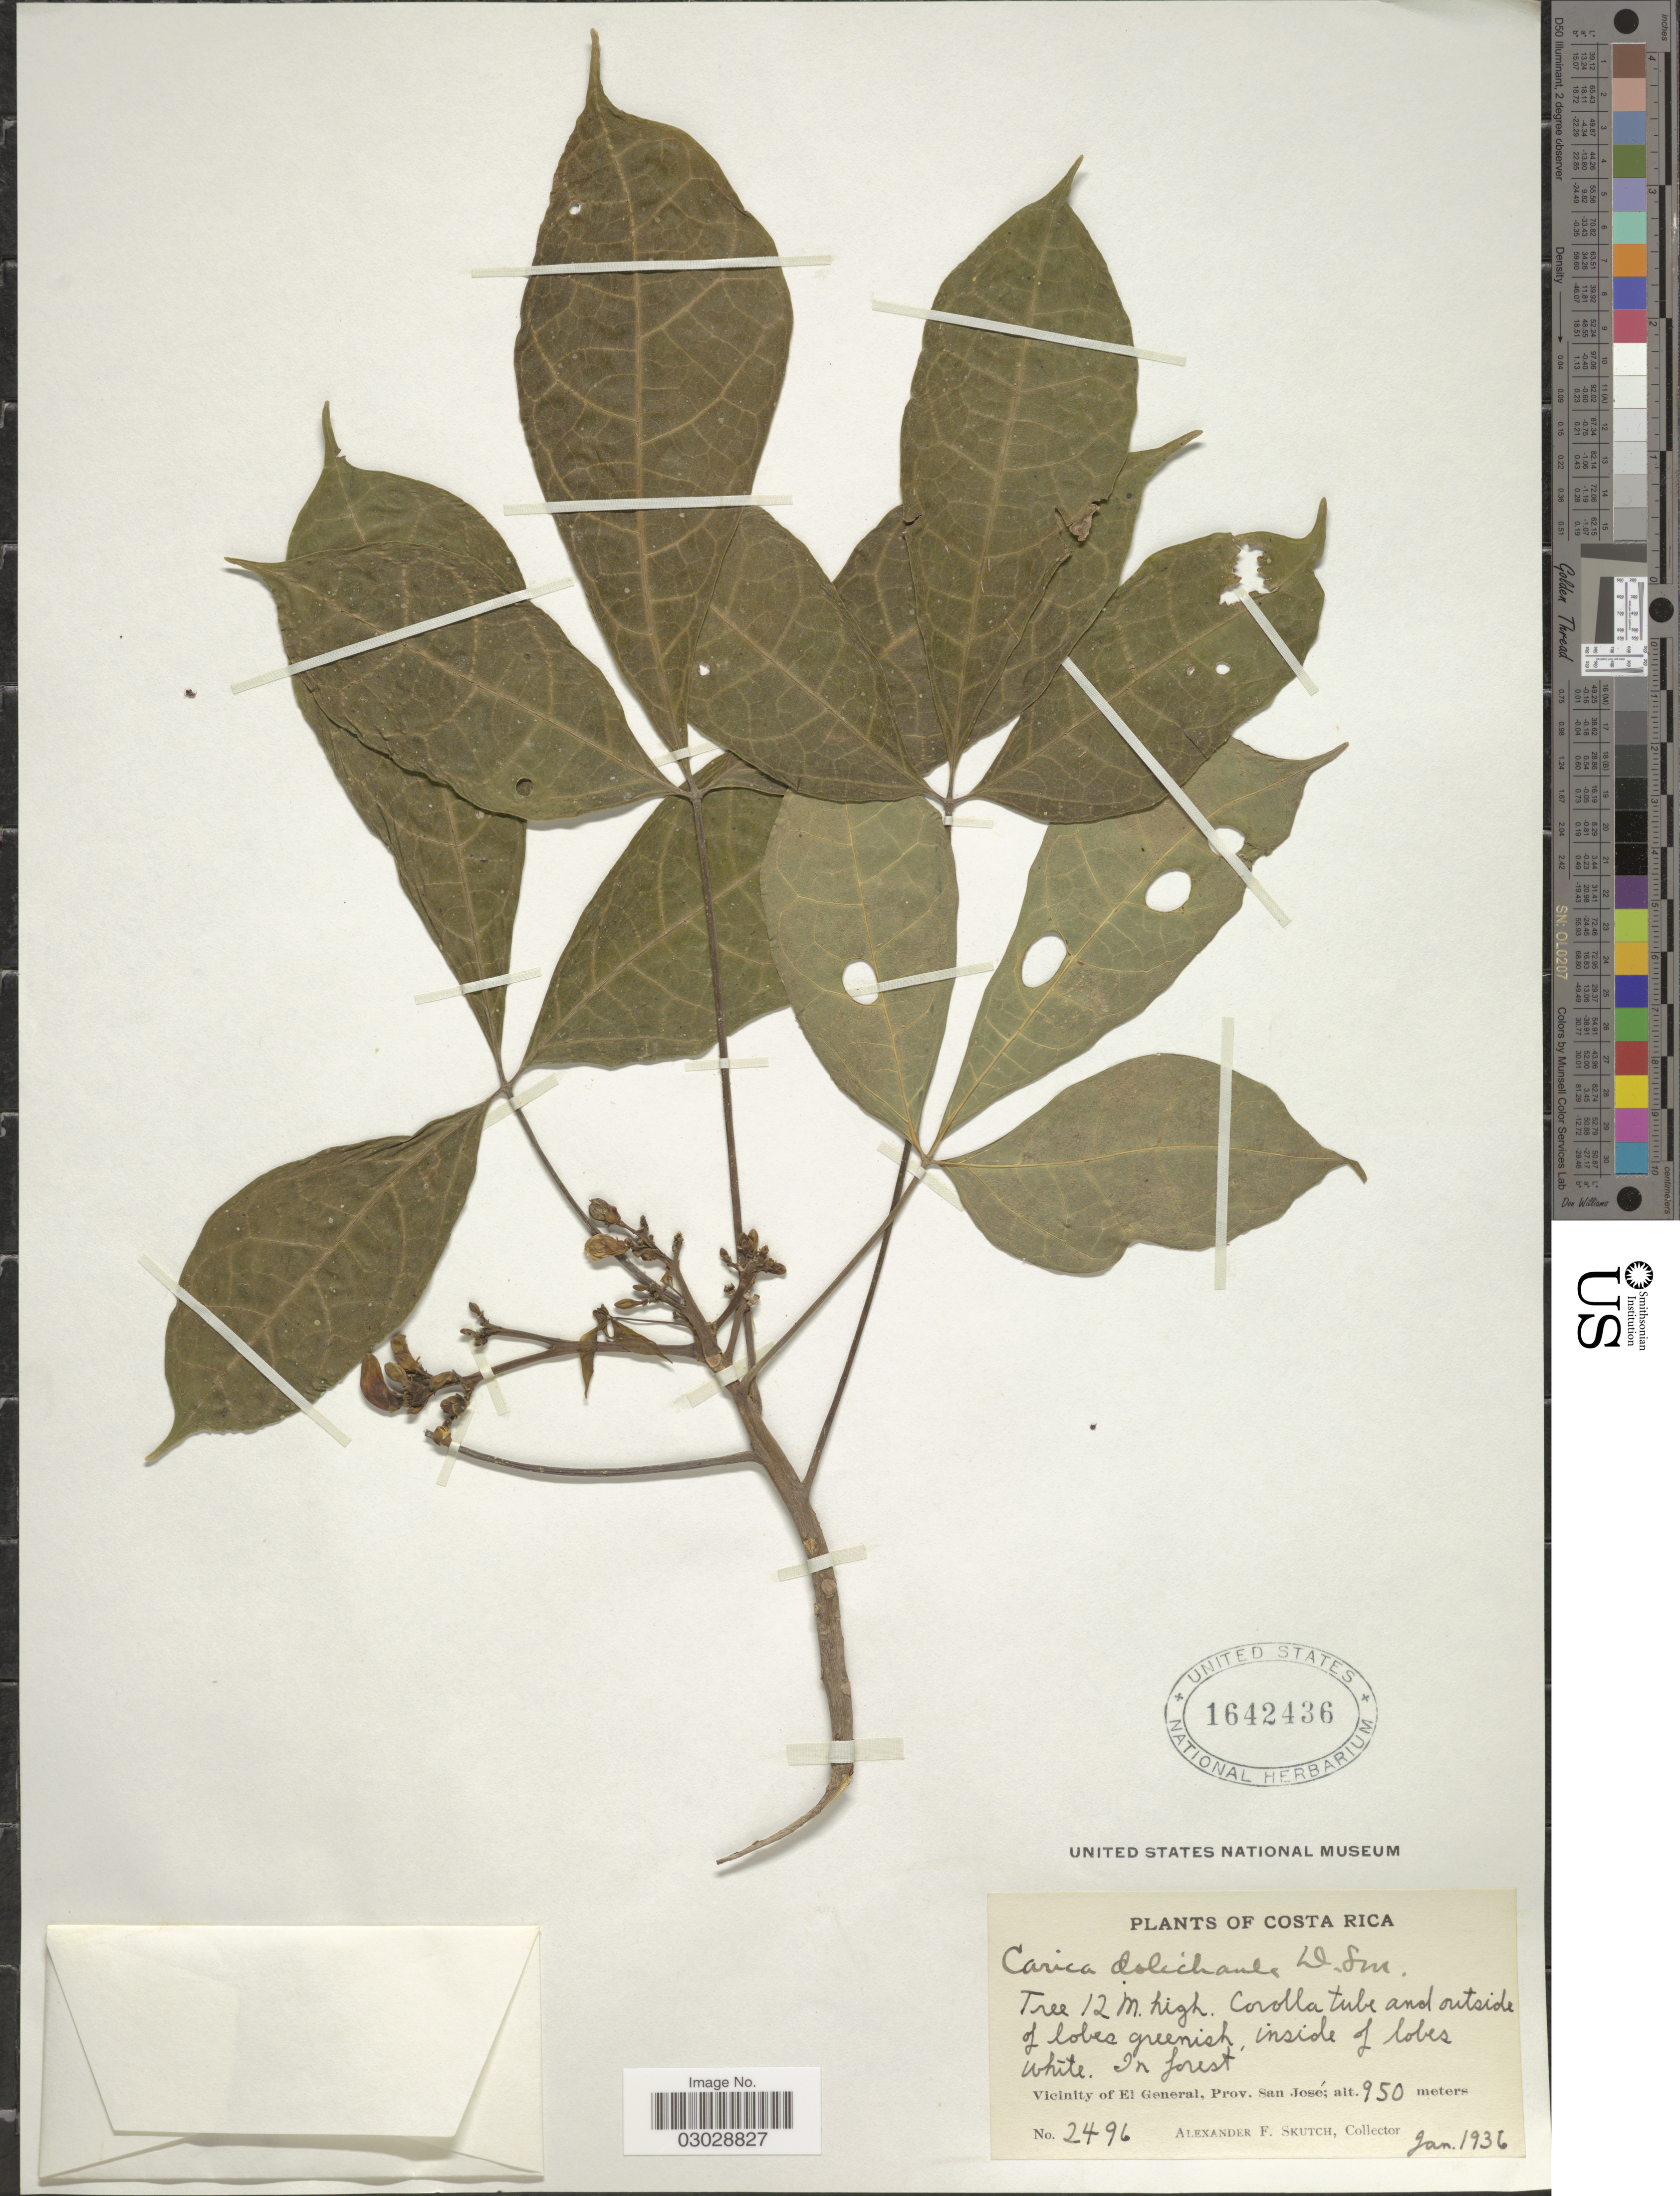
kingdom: Plantae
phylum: Tracheophyta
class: Magnoliopsida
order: Brassicales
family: Caricaceae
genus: Jacaratia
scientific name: Jacaratia dolichaula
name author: (Donn. Sm.) Woodson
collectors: A. F. Skutch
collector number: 2496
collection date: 1936-01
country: Costa Rica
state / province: San José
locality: Vicinity of El General.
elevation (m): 950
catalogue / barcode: US 1642436